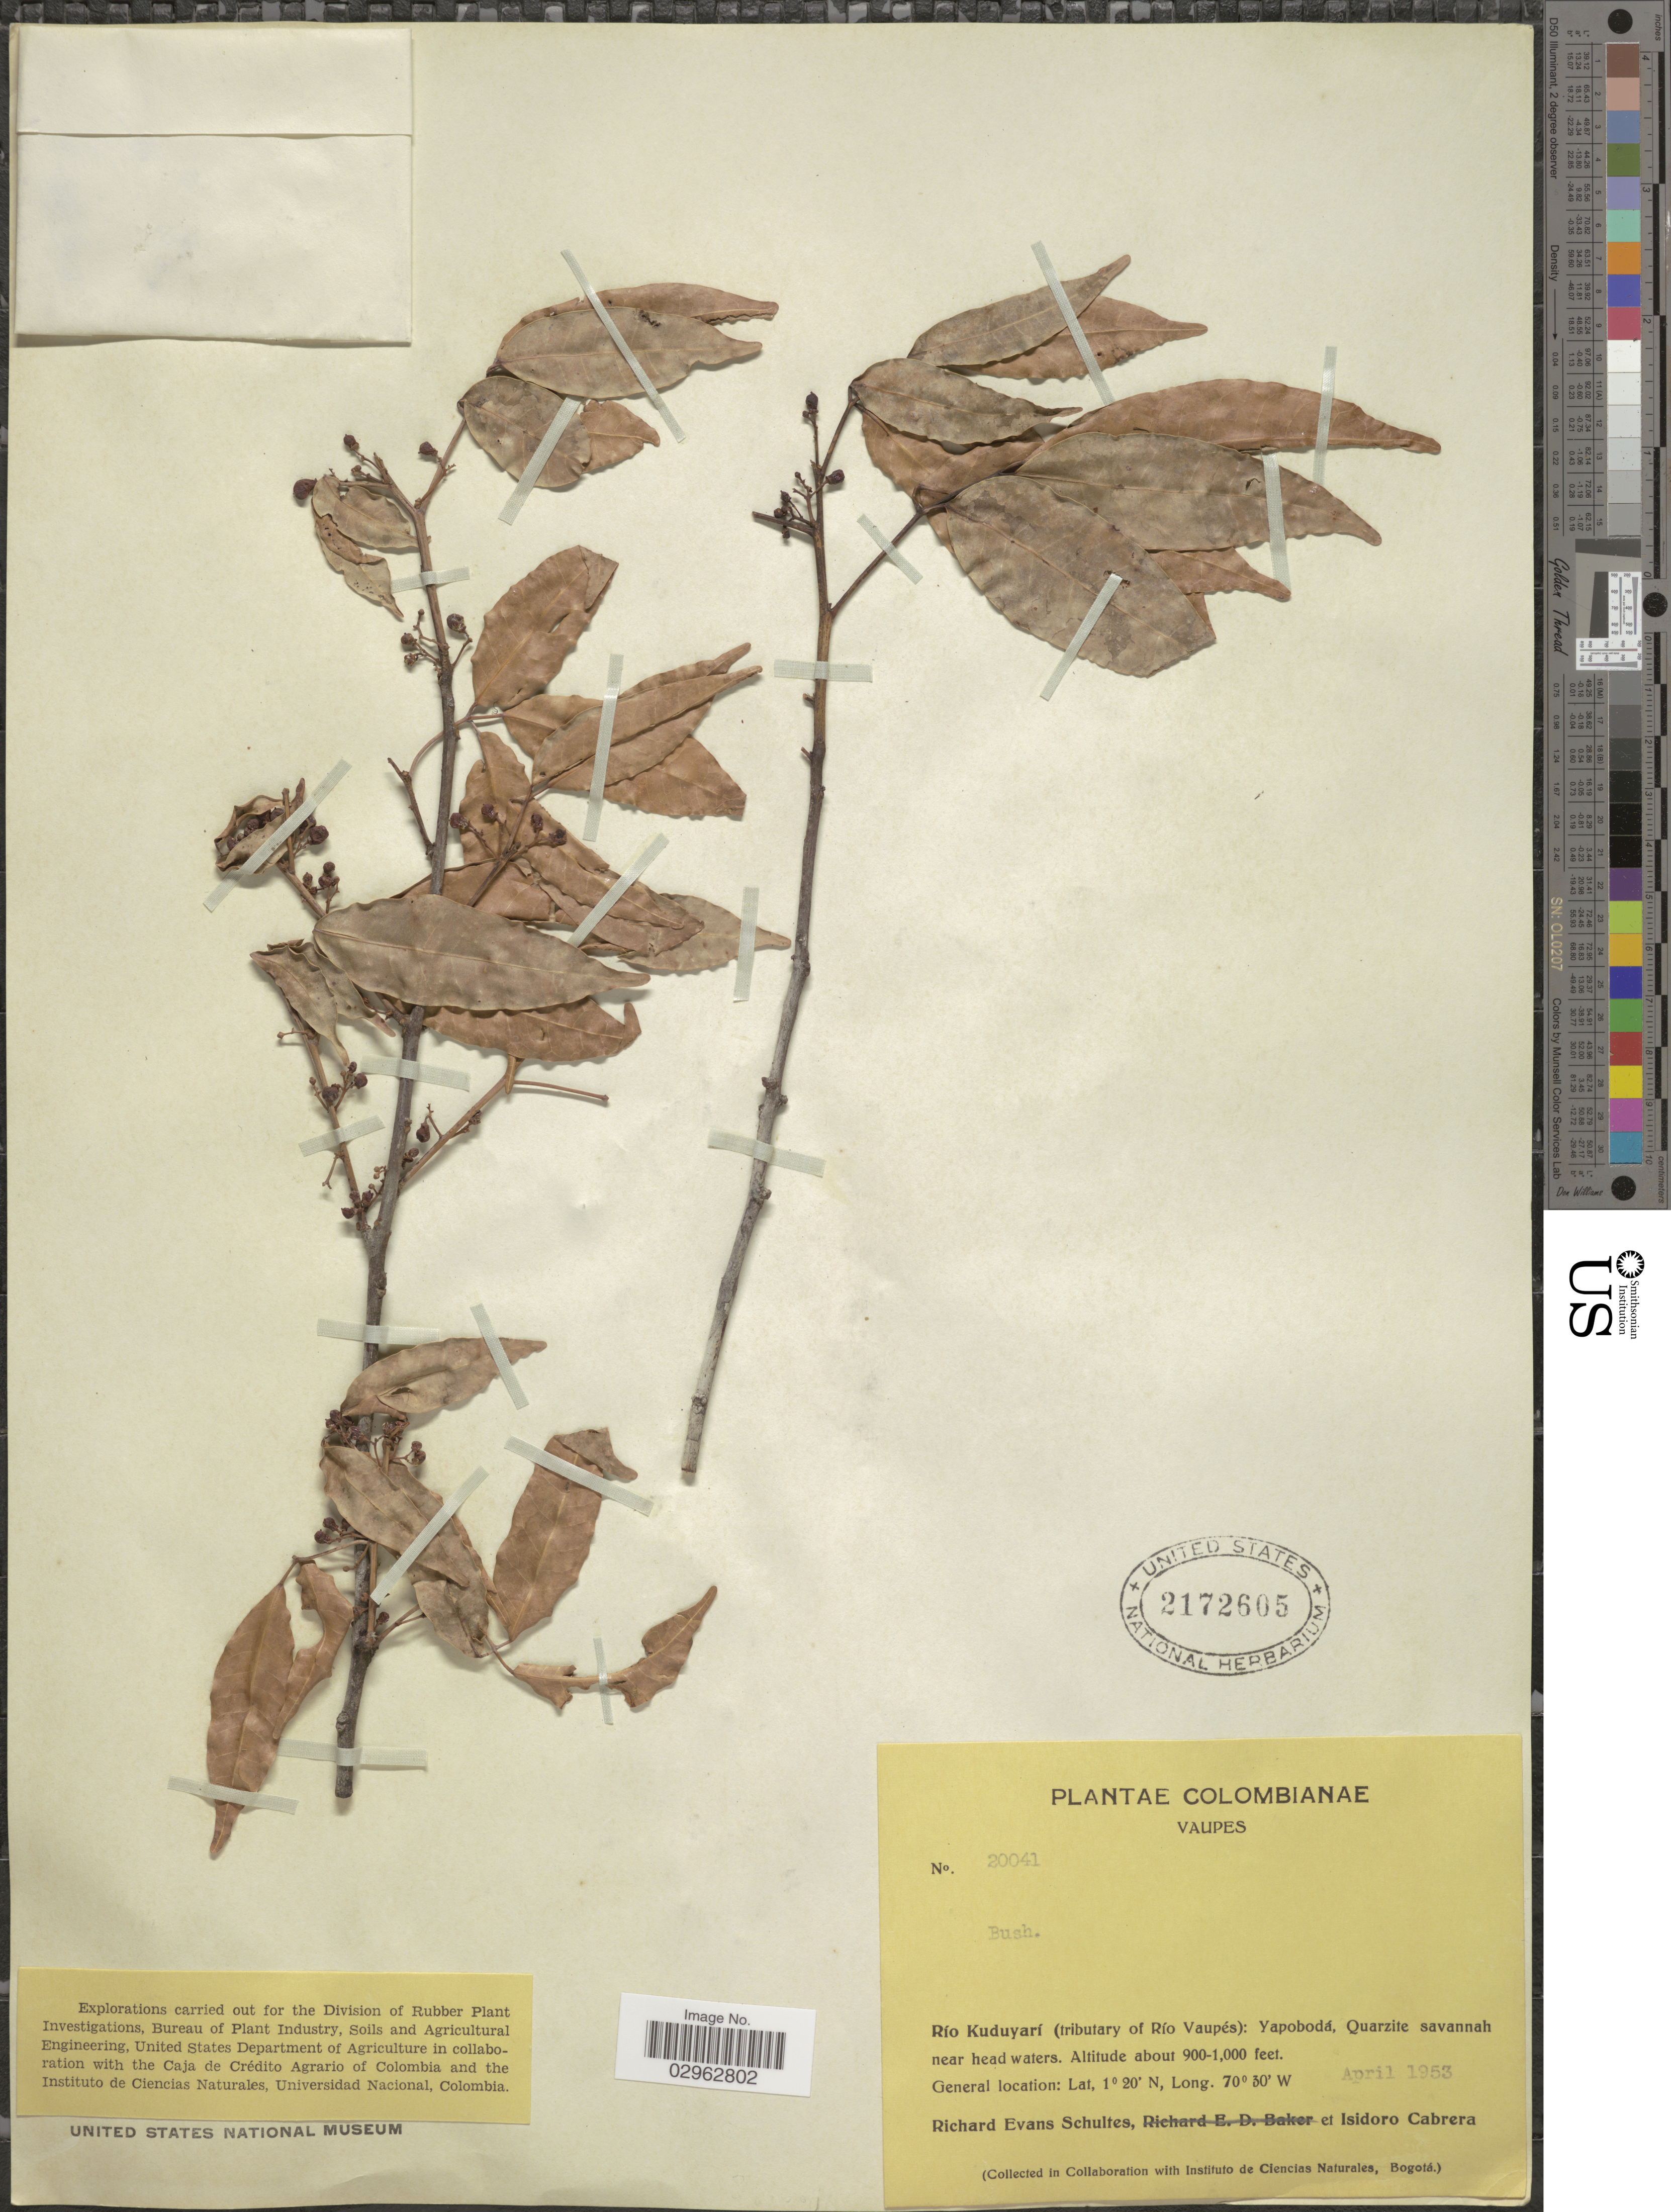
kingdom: Plantae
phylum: Tracheophyta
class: Magnoliopsida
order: Malpighiales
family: Clusiaceae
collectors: R. E. Schultes & I. Cabrera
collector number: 20041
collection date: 1953-04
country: Colombia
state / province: Vaupés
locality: Río Kuduyarí (tributary of Río Vaupés): Yapobodá, Quartzite savannah near headwaters.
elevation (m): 274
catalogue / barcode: US 2172605